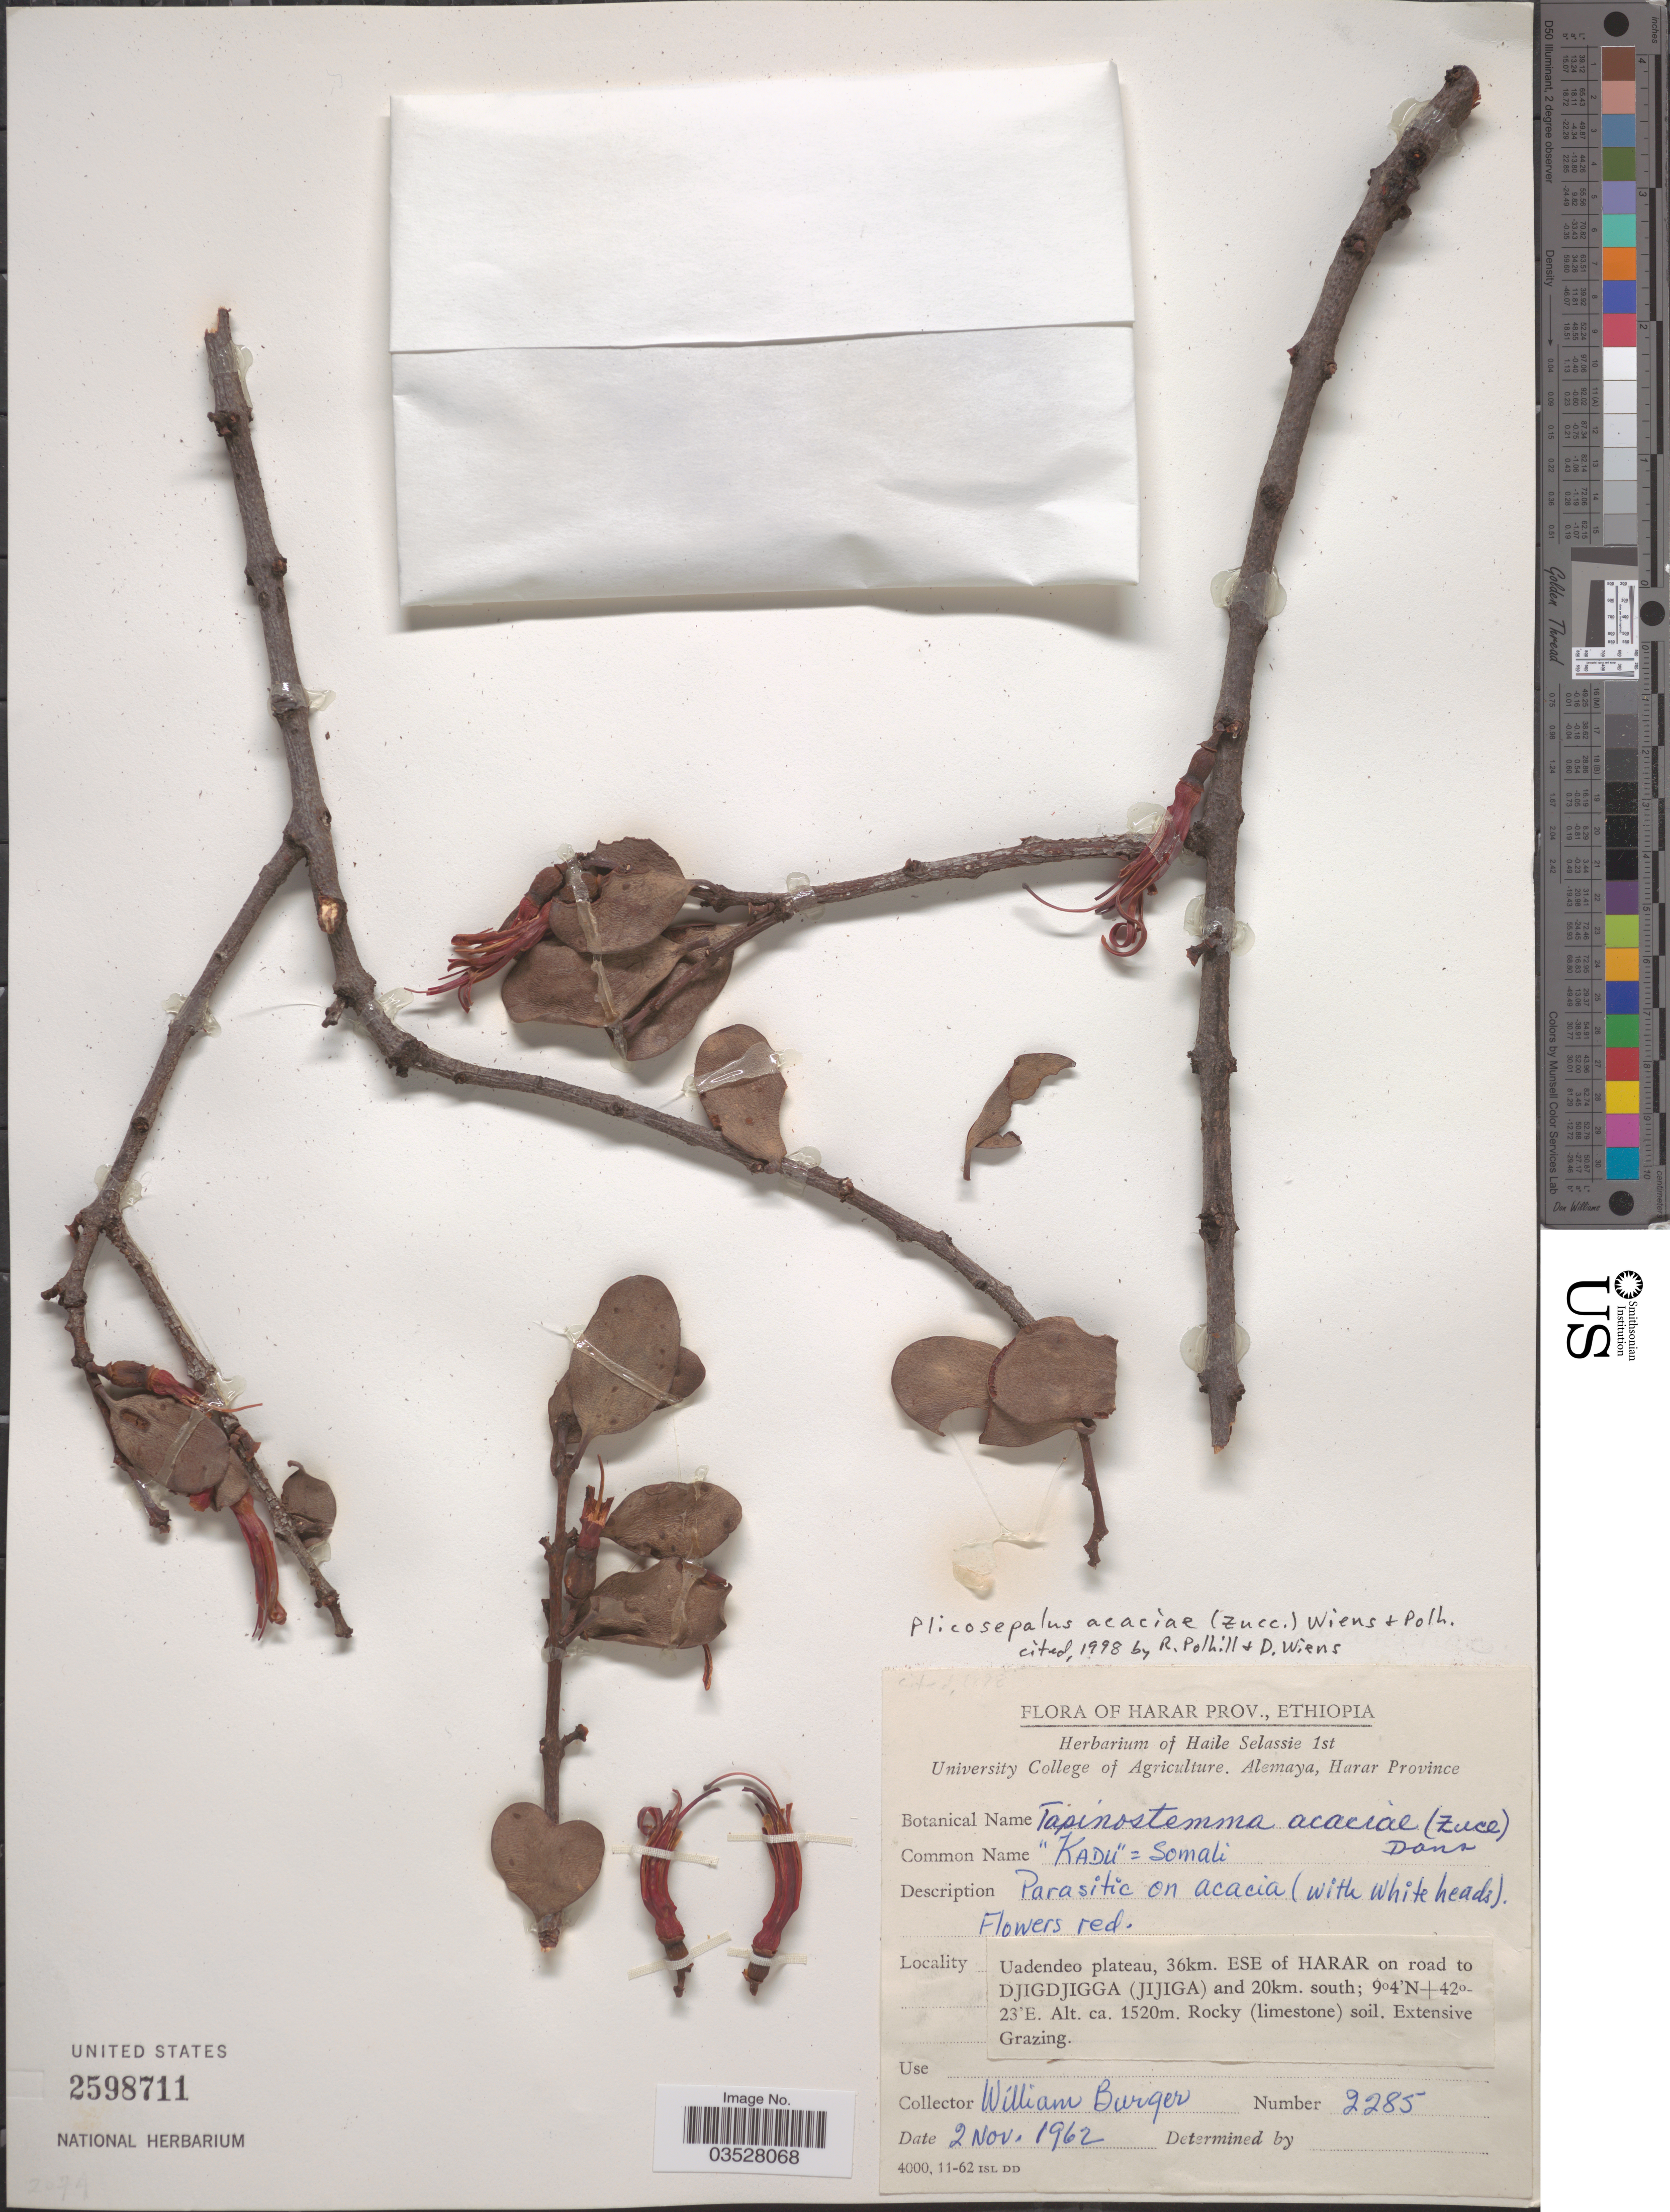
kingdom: Plantae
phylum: Tracheophyta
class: Magnoliopsida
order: Santalales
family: Loranthaceae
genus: Plicosepalus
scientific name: Plicosepalus acaciae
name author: (Zucc.) Wiens & Polhill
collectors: W. Buger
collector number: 2285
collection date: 1962-11-02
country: Ethiopia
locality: Uadendeo plateau, 36km. ESE of Harar on road to Djigdjigga (Jijiga) and 20km. south.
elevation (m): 1520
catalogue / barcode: US 2598711